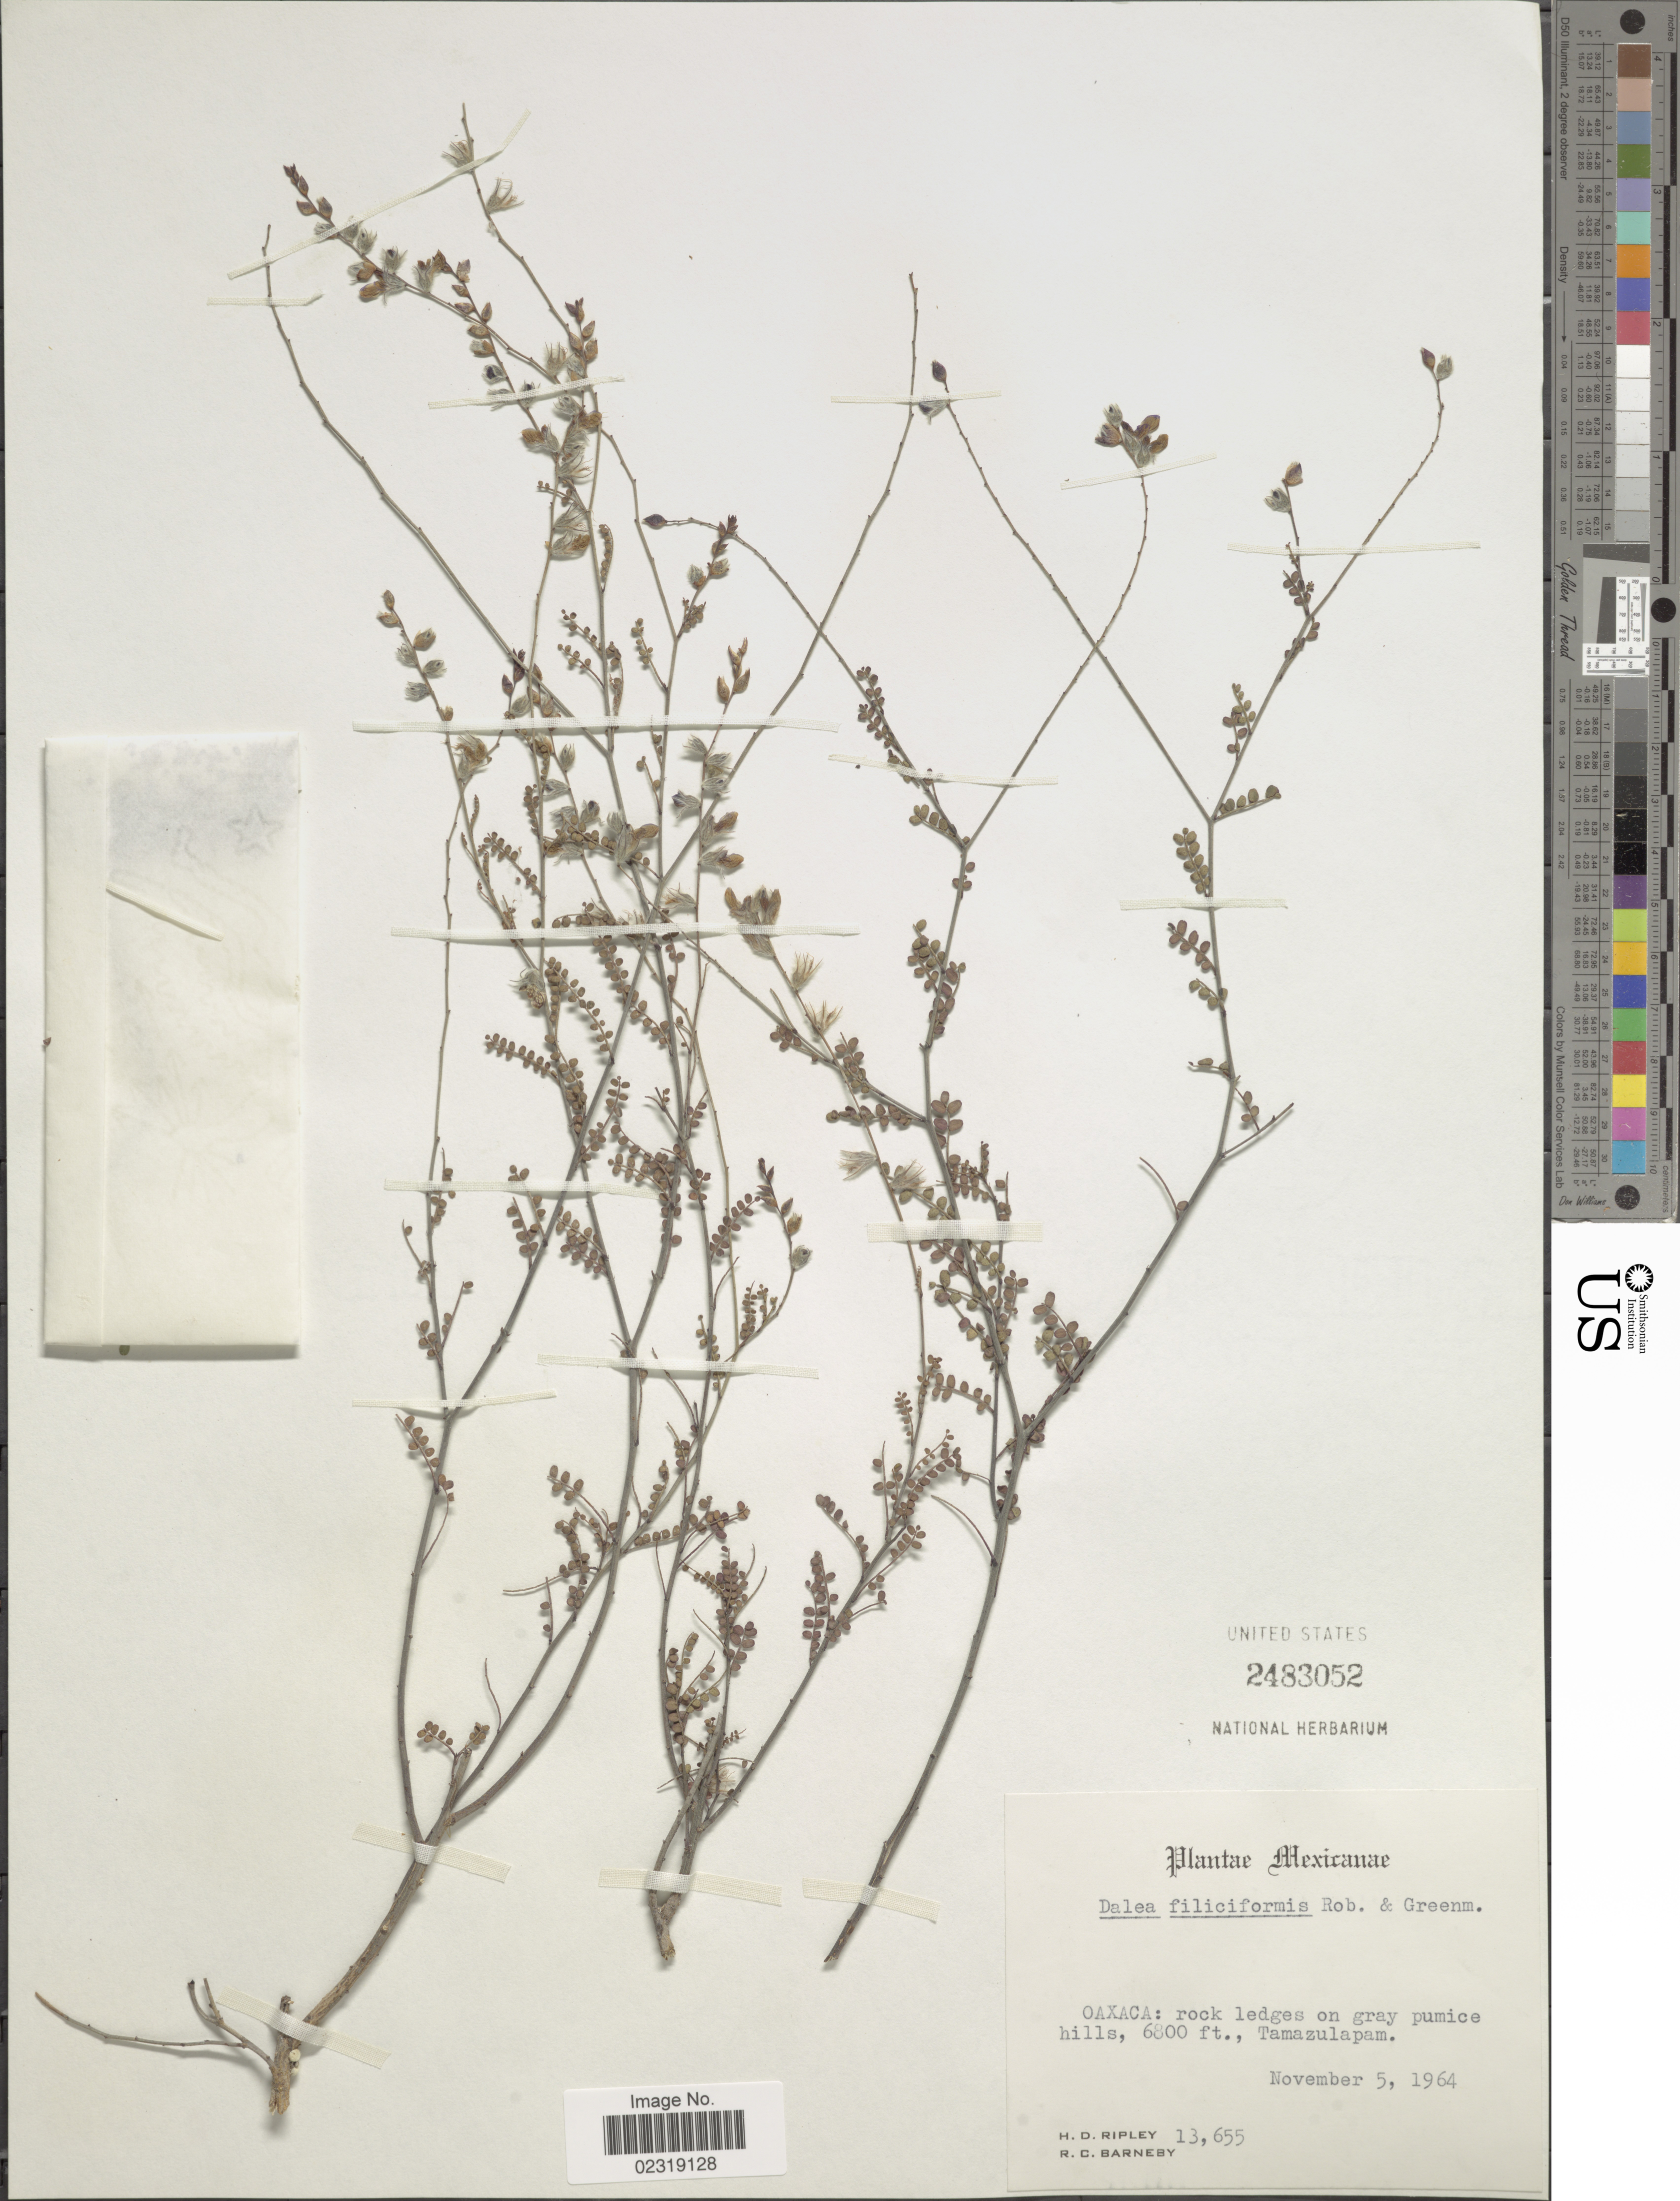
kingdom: Plantae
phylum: Tracheophyta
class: Magnoliopsida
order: Fabales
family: Fabaceae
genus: Dalea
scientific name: Dalea filiciformis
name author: B.L. Rob. & Greenm.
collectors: H. Ripley & R. C. Barneby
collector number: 13655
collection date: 1964-11-05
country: Mexico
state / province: Oaxaca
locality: Oaxaca: rock ledges on gray pumice hills.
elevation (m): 2073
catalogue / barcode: US 2483052